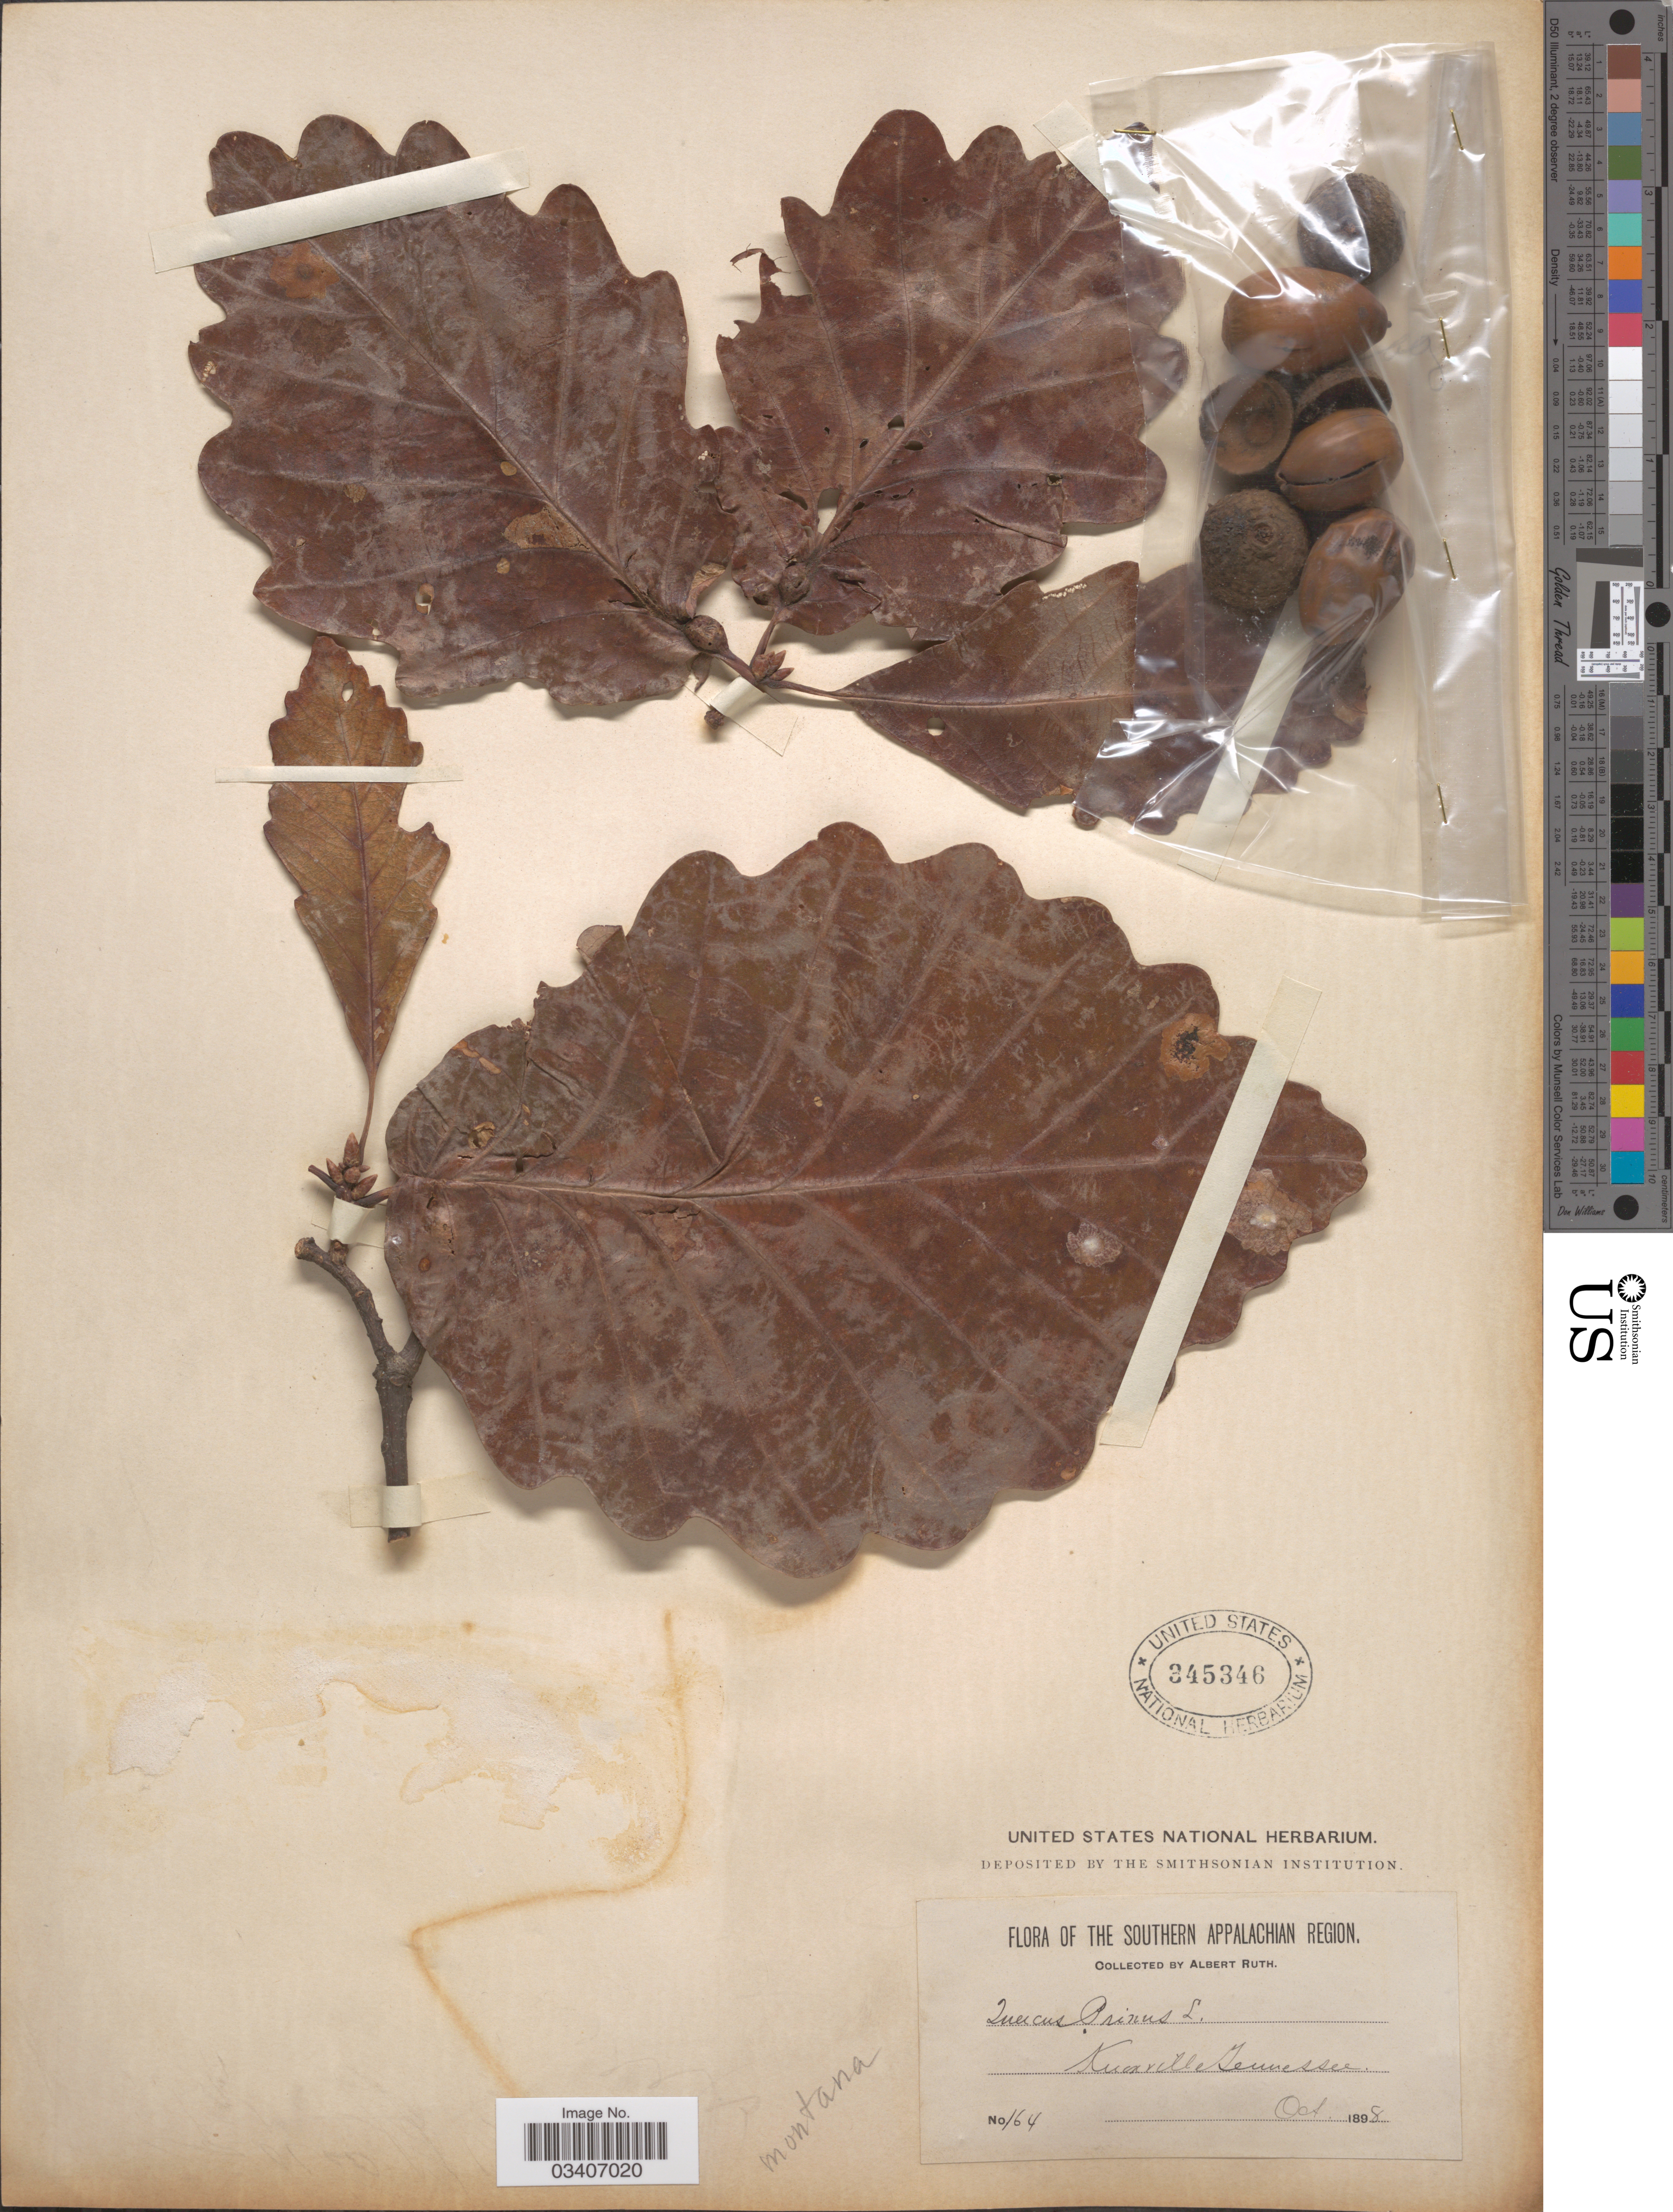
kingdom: Plantae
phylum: Tracheophyta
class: Magnoliopsida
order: Fagales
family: Fagaceae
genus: Quercus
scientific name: Quercus montana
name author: Willd.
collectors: A. Ruth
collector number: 164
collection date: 1898-10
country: United States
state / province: Tennessee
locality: The Southern Appalachian Region. Knoxville.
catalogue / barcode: US 345346